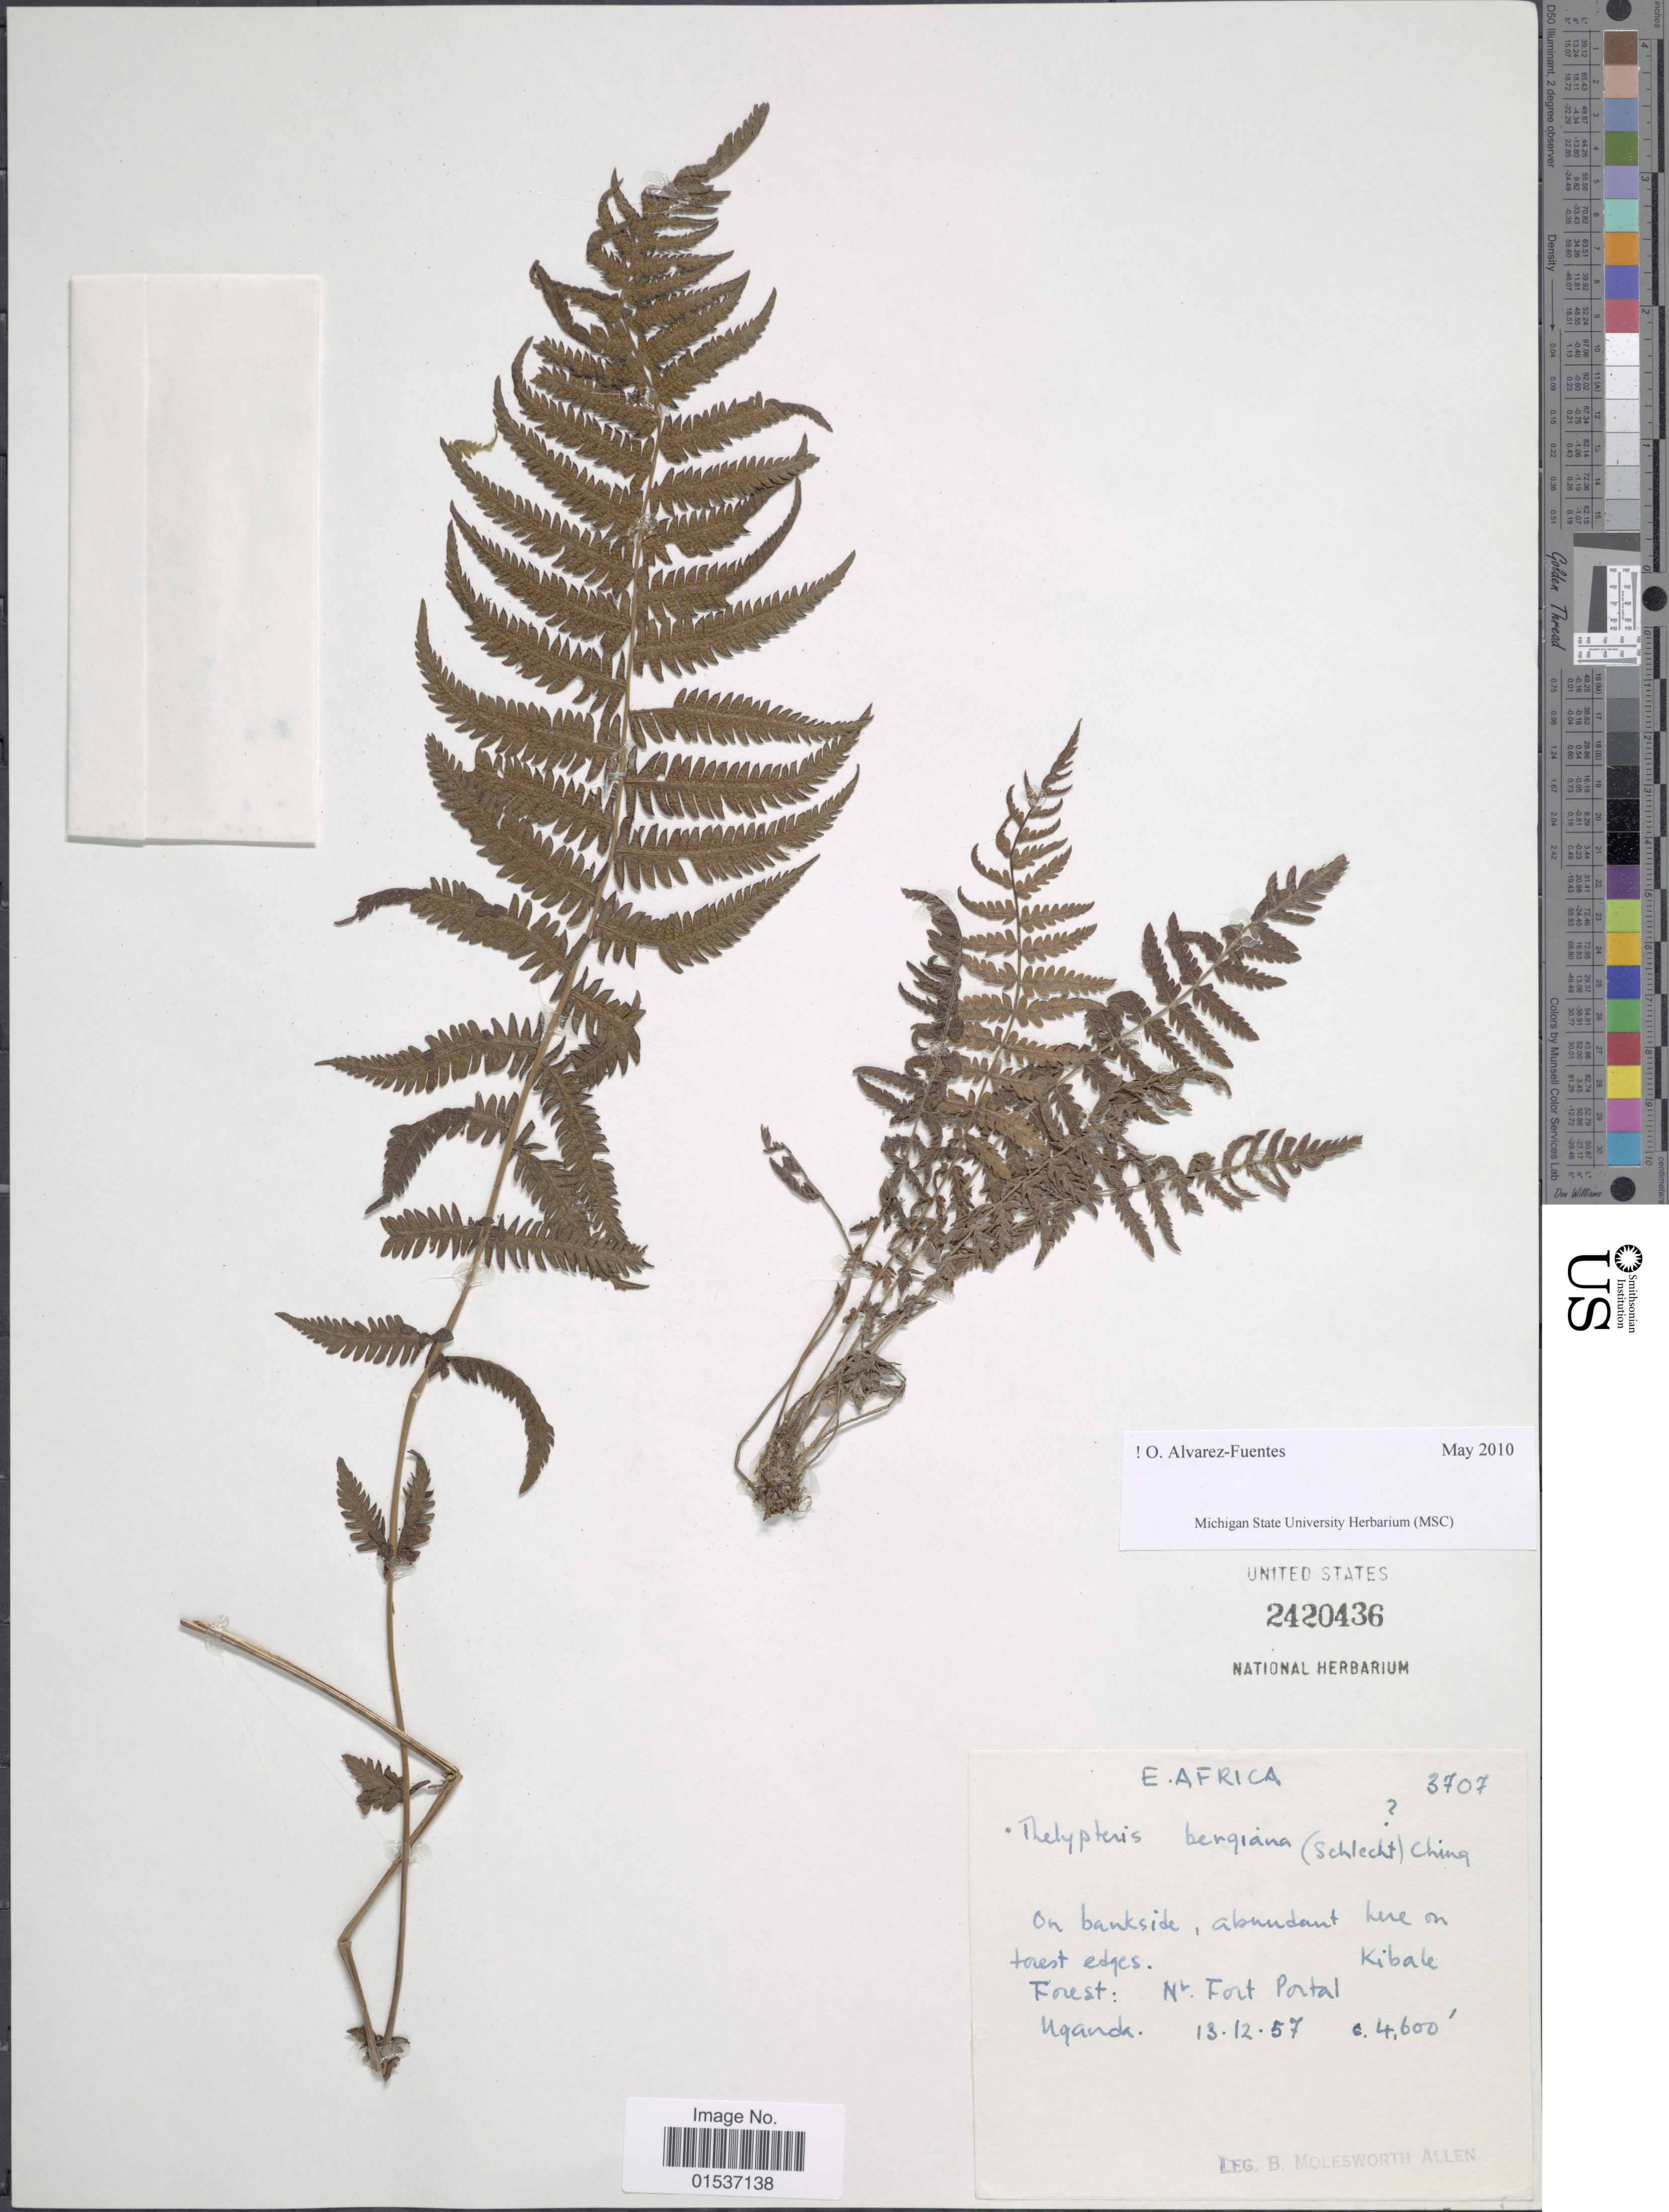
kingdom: Plantae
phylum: Tracheophyta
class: Polypodiopsida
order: Polypodiales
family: Thelypteridaceae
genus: Thelypteris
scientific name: Thelypteris bergiana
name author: (Schltdl.) Ching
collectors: B. E. G. Molesworth-Allen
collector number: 3707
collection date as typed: Transcribed d/m/y: 13/12/57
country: Uganda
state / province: Western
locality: Forest: Nr. Fort Portal [Near Fort Portal], Kibale, E. Africa.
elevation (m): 1402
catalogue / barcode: US 2420436